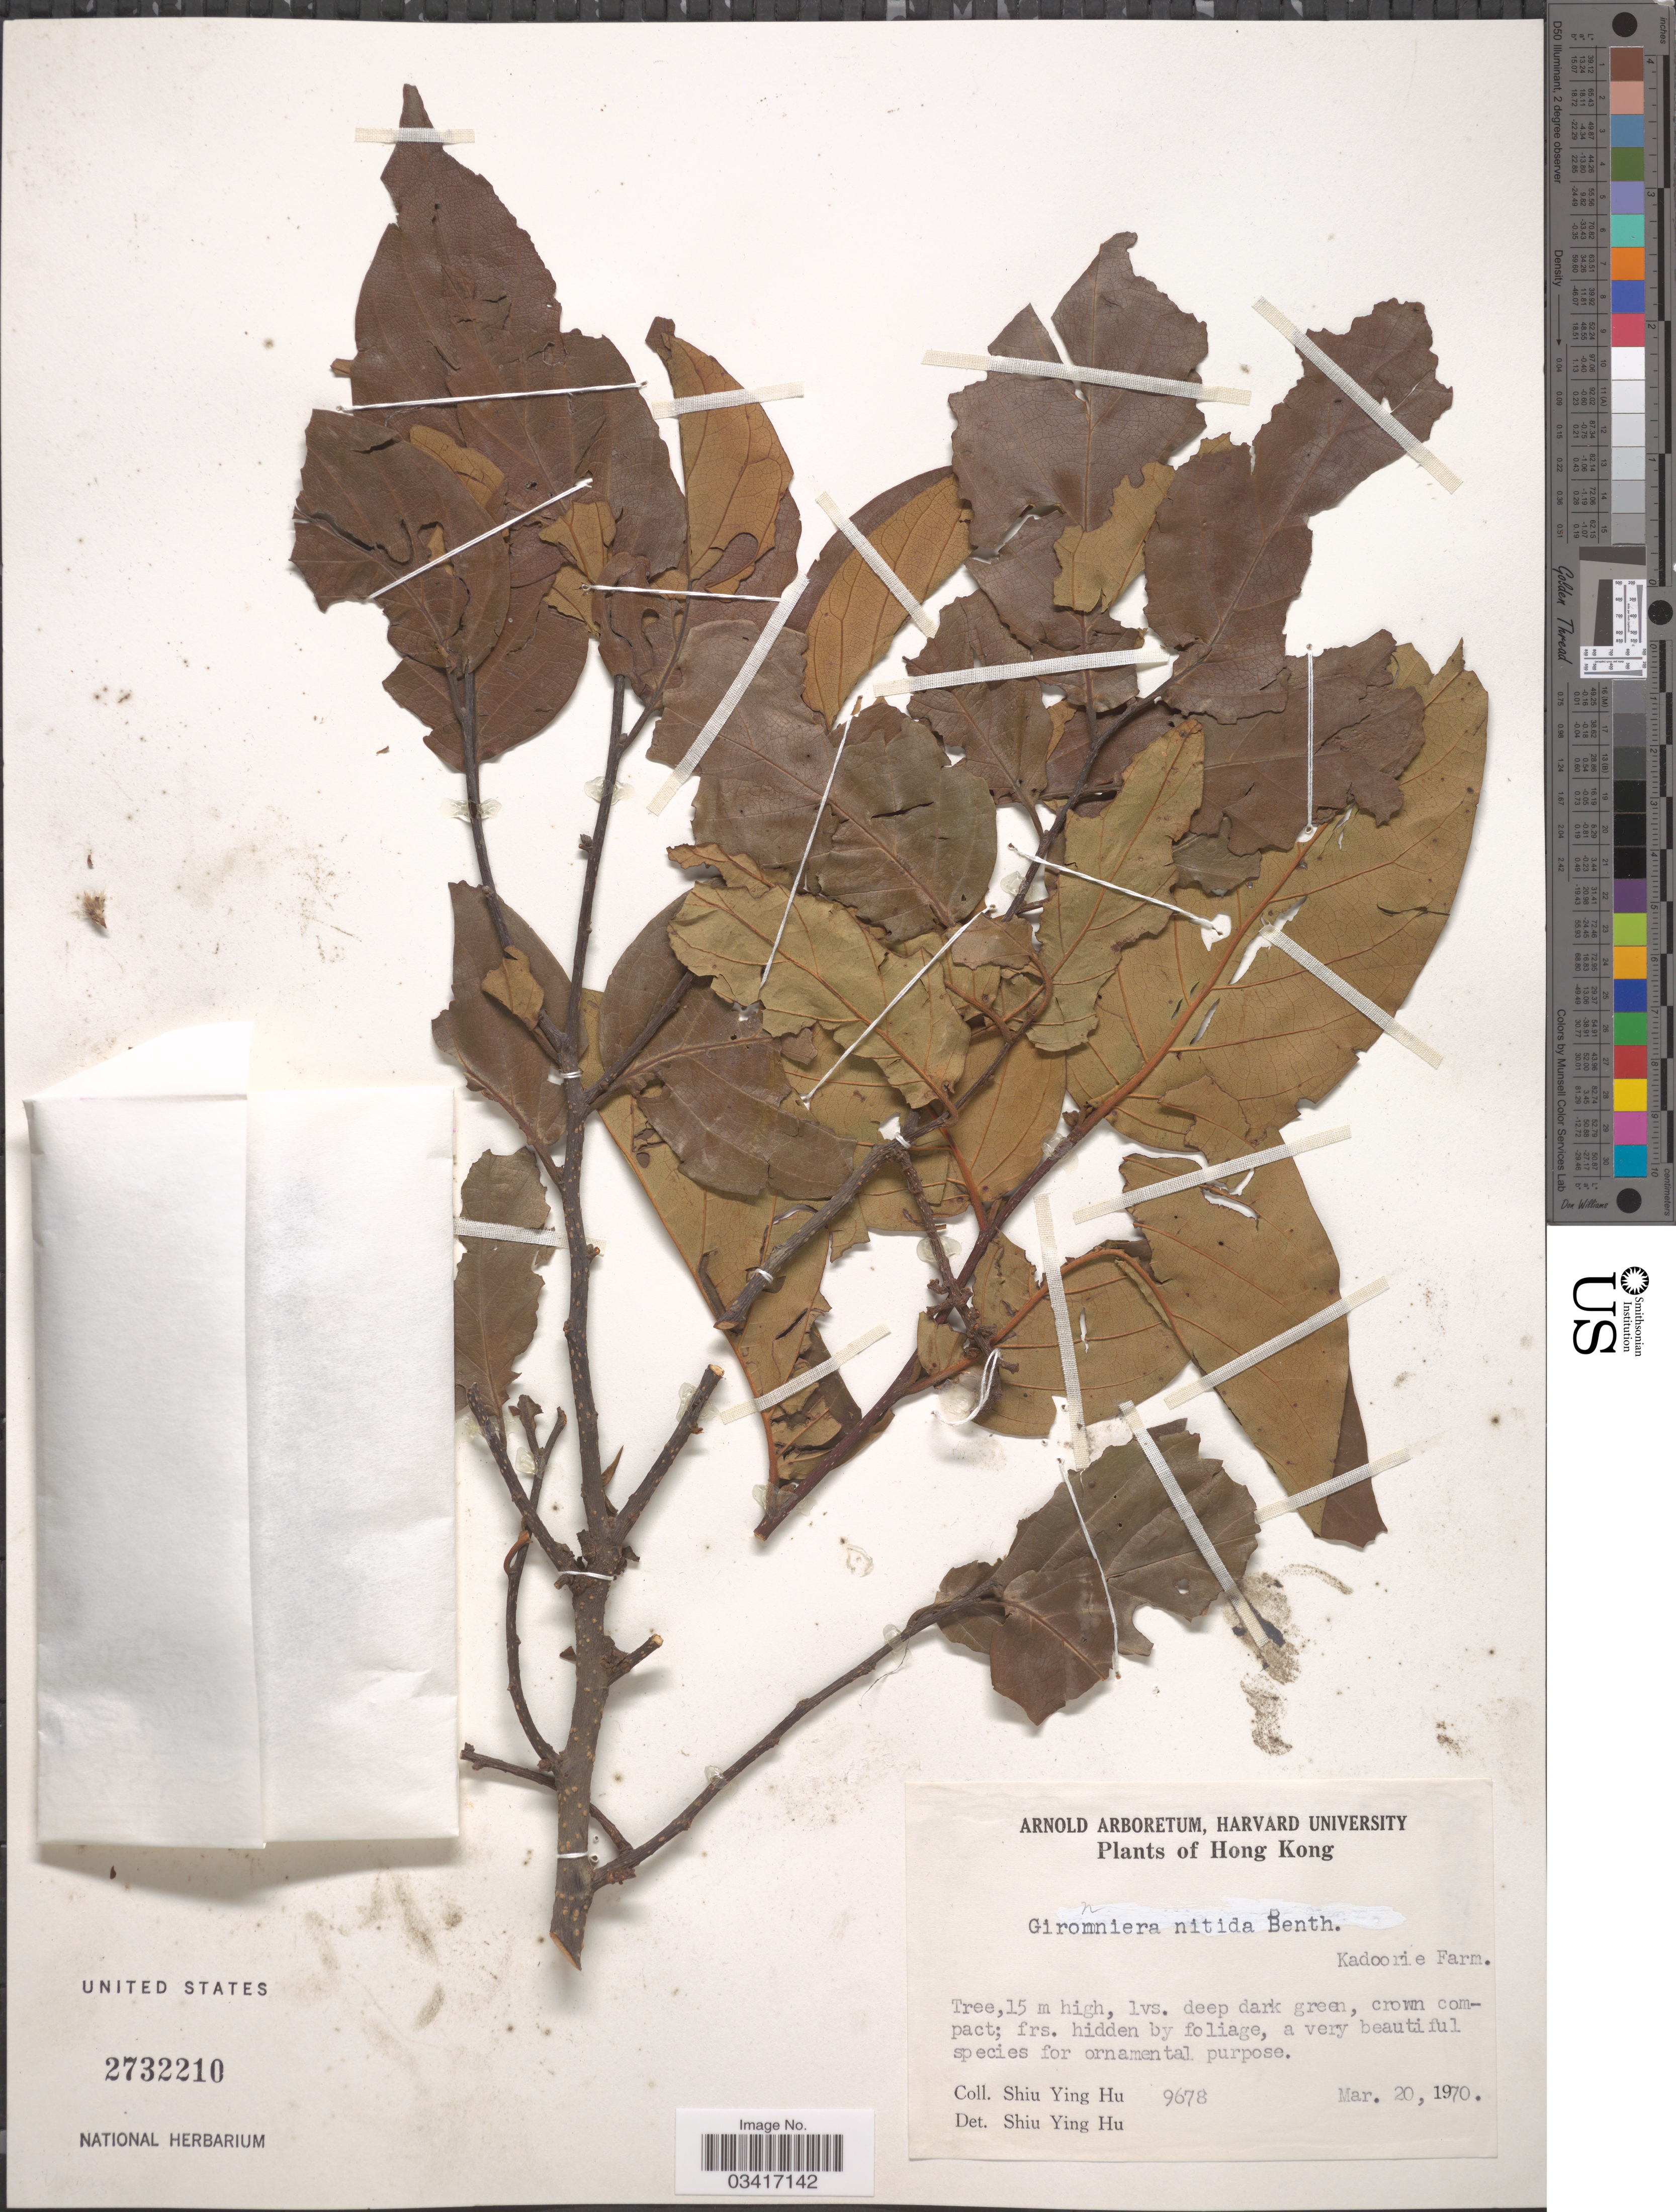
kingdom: Plantae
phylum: Tracheophyta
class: Magnoliopsida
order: Rosales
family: Cannabaceae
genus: Gironniera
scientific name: Gironniera nitida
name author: Benth.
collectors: S. Y. Hu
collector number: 9678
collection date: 1970-03-20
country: China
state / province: Hong Kong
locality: Kadoorie Farm.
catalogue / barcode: US 2732210